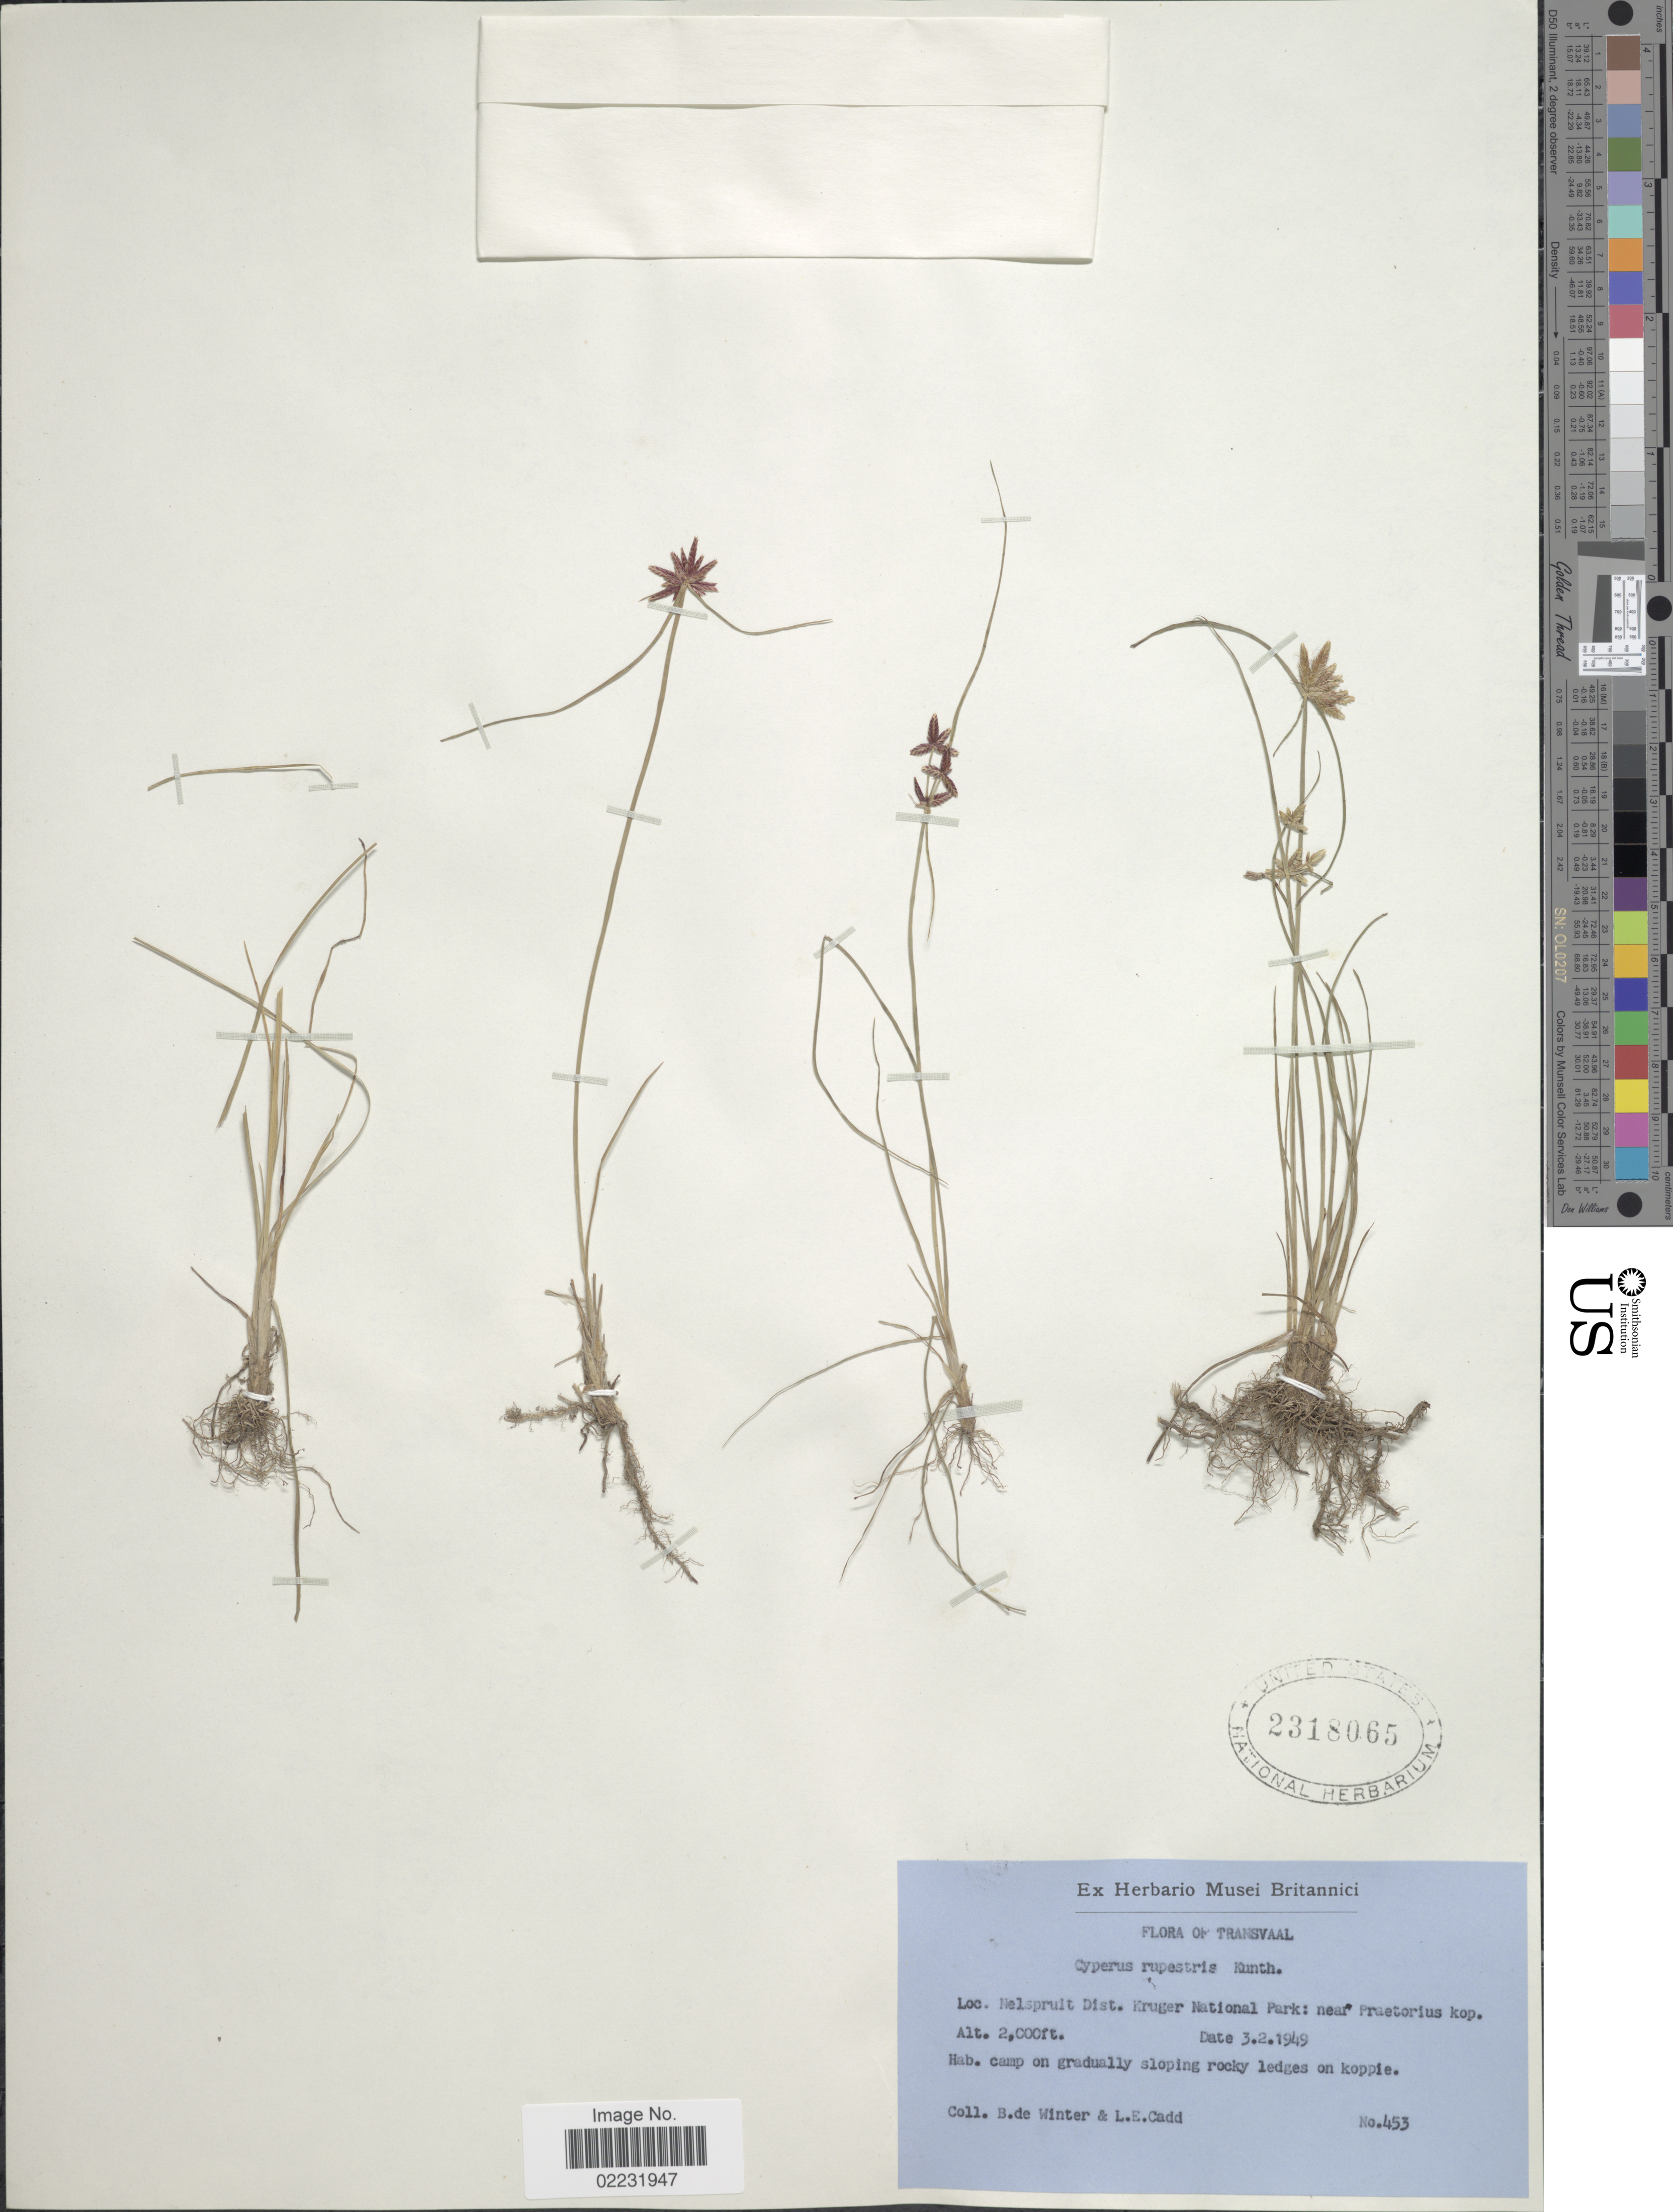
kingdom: Plantae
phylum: Tracheophyta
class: Liliopsida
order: Poales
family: Cyperaceae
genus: Cyperus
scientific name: Cyperus rupestris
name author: Kunth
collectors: B. De Winter & L. Cadd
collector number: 453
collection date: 1949-02-03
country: South Africa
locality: Transvaal, Nelspruit Dist. Kruger National Park, near Praetorius kop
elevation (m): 610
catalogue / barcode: US 2318065